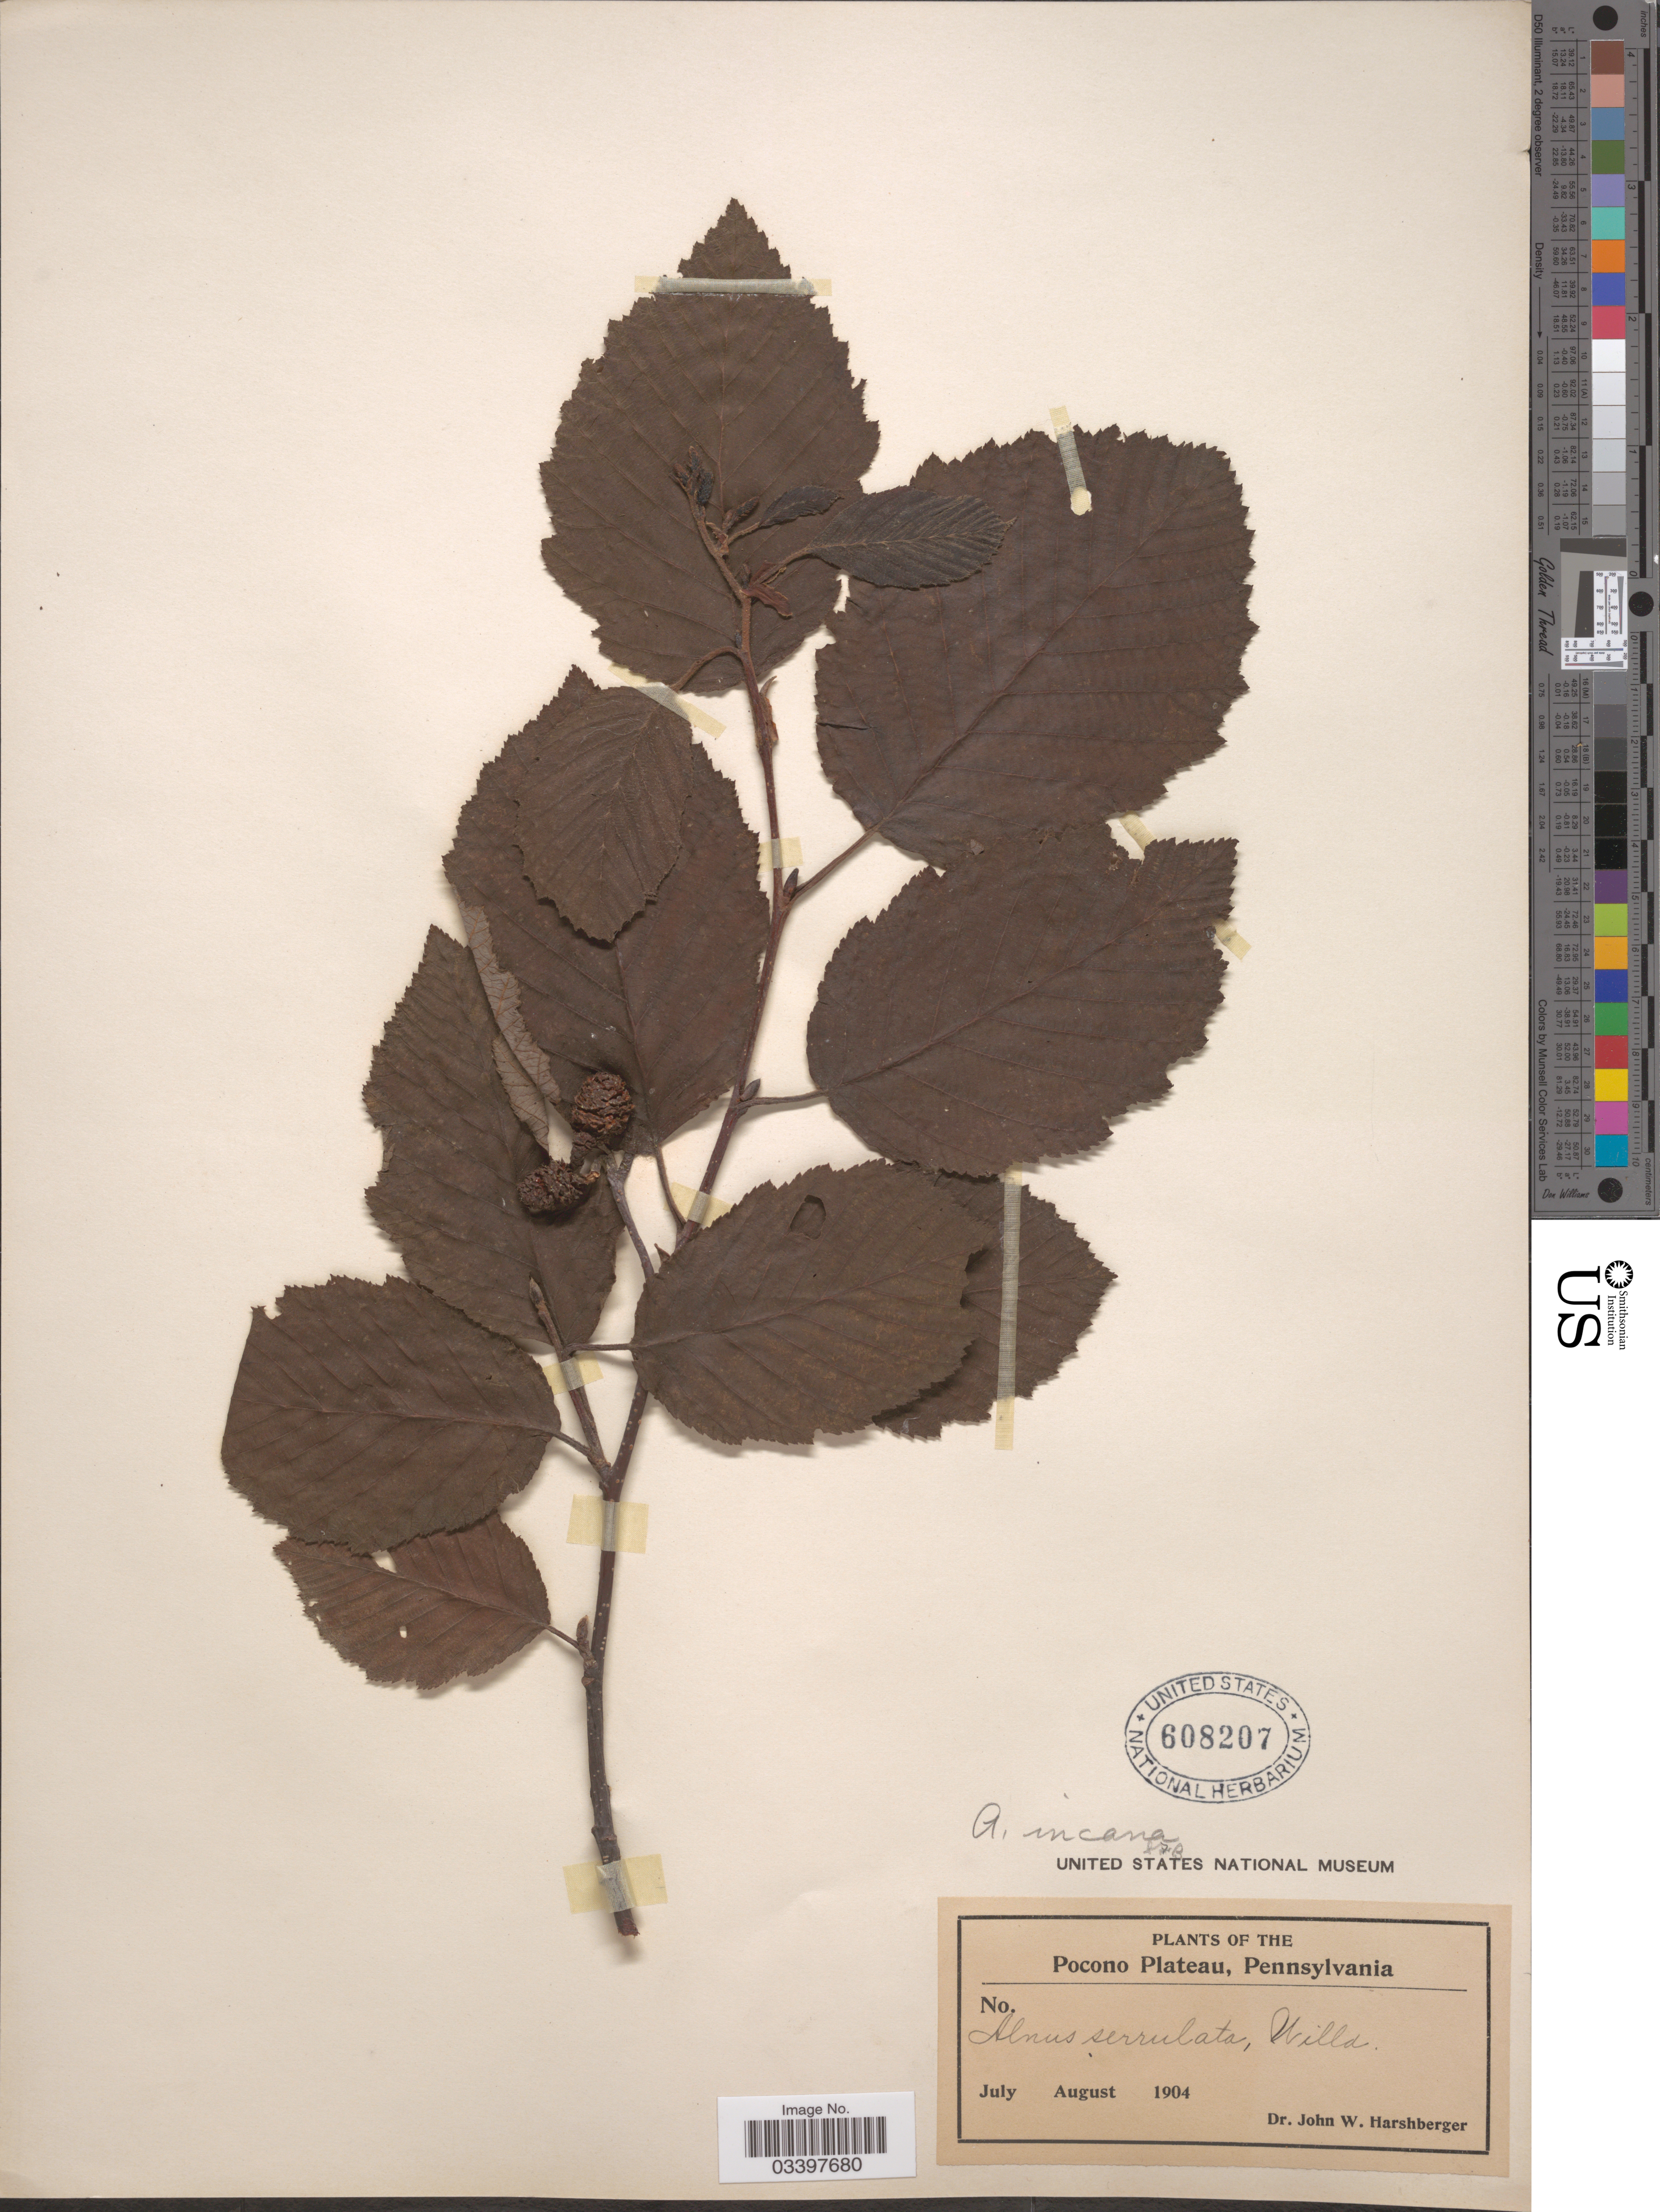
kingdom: Plantae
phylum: Tracheophyta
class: Magnoliopsida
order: Fagales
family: Betulaceae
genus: Alnus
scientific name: Alnus incana subsp. rugosa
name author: (Du Roi) R.T. Clausen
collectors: J. W. Harshberger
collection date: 1904-07/1904-08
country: United States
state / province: Pennsylvania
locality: Pocono Plateau.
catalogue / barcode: US 608207